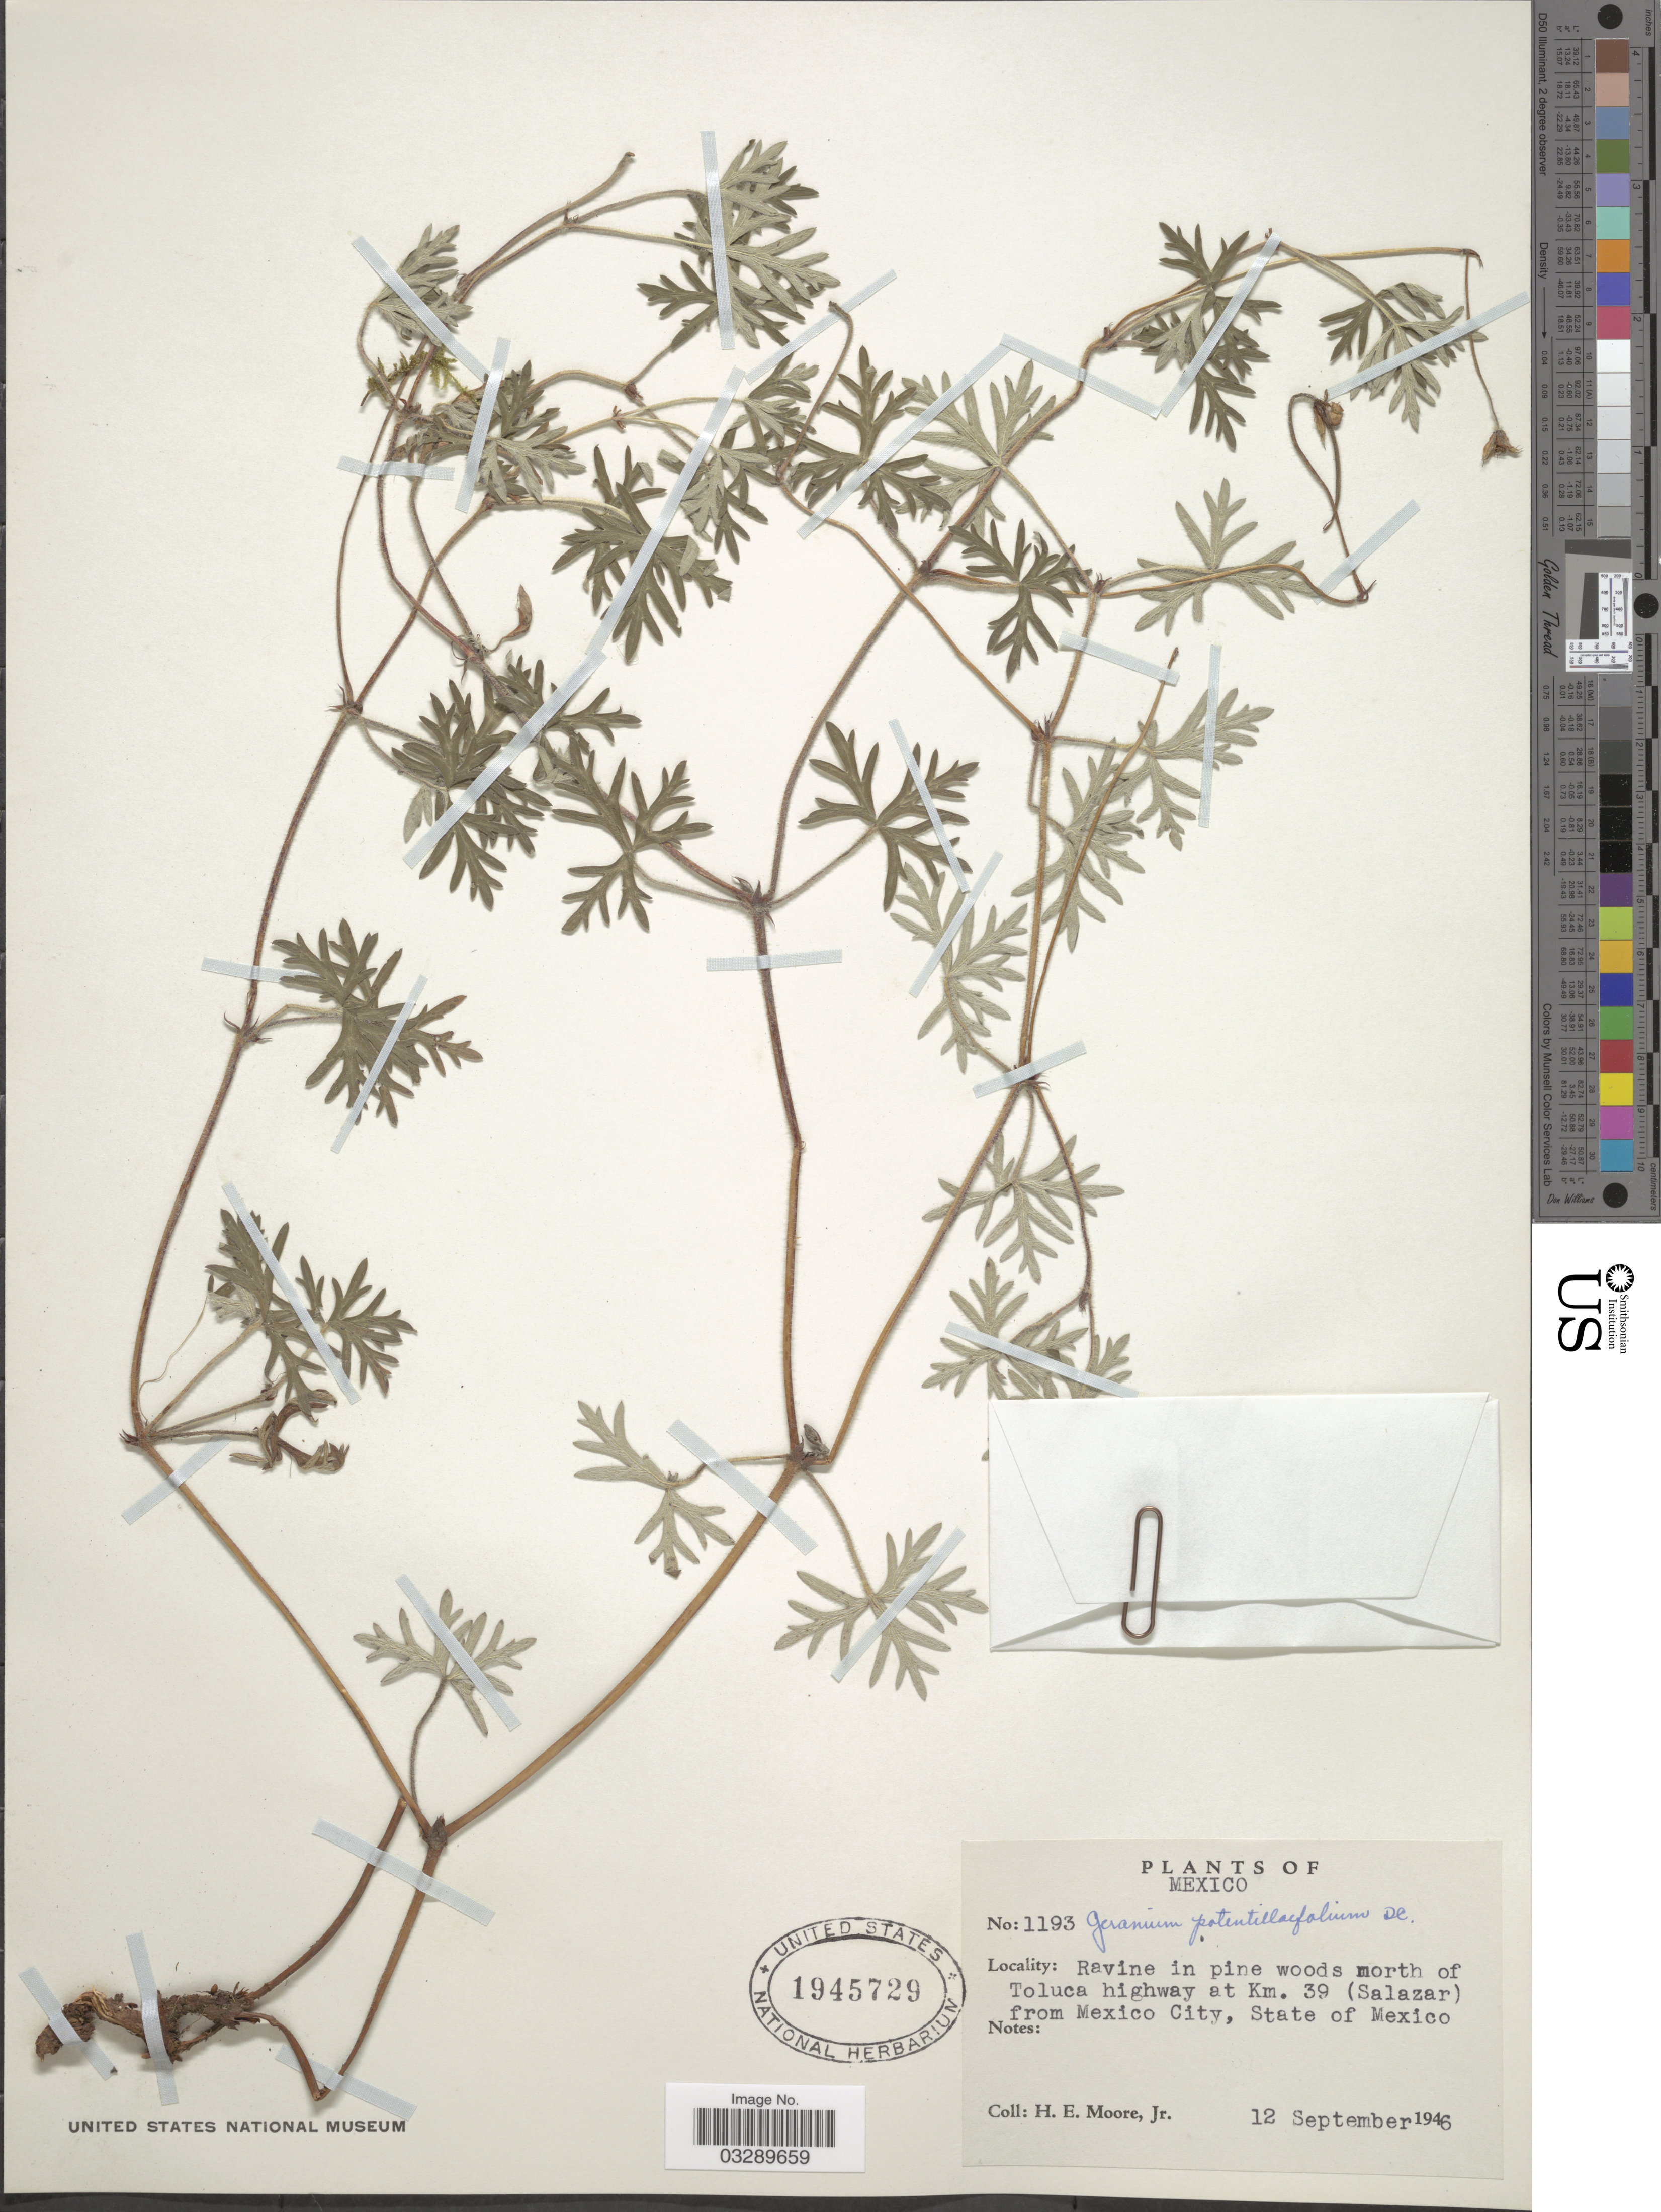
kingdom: Plantae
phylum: Tracheophyta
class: Magnoliopsida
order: Geraniales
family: Geraniaceae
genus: Geranium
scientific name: Geranium pontentillifolium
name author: DC.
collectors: H. Moore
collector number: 1193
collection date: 1946-09-12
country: Mexico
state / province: México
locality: Ravine in pine woods morth of Toluca highway at Km. 39 (Salazar) from Mexico City.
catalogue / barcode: US 1945729